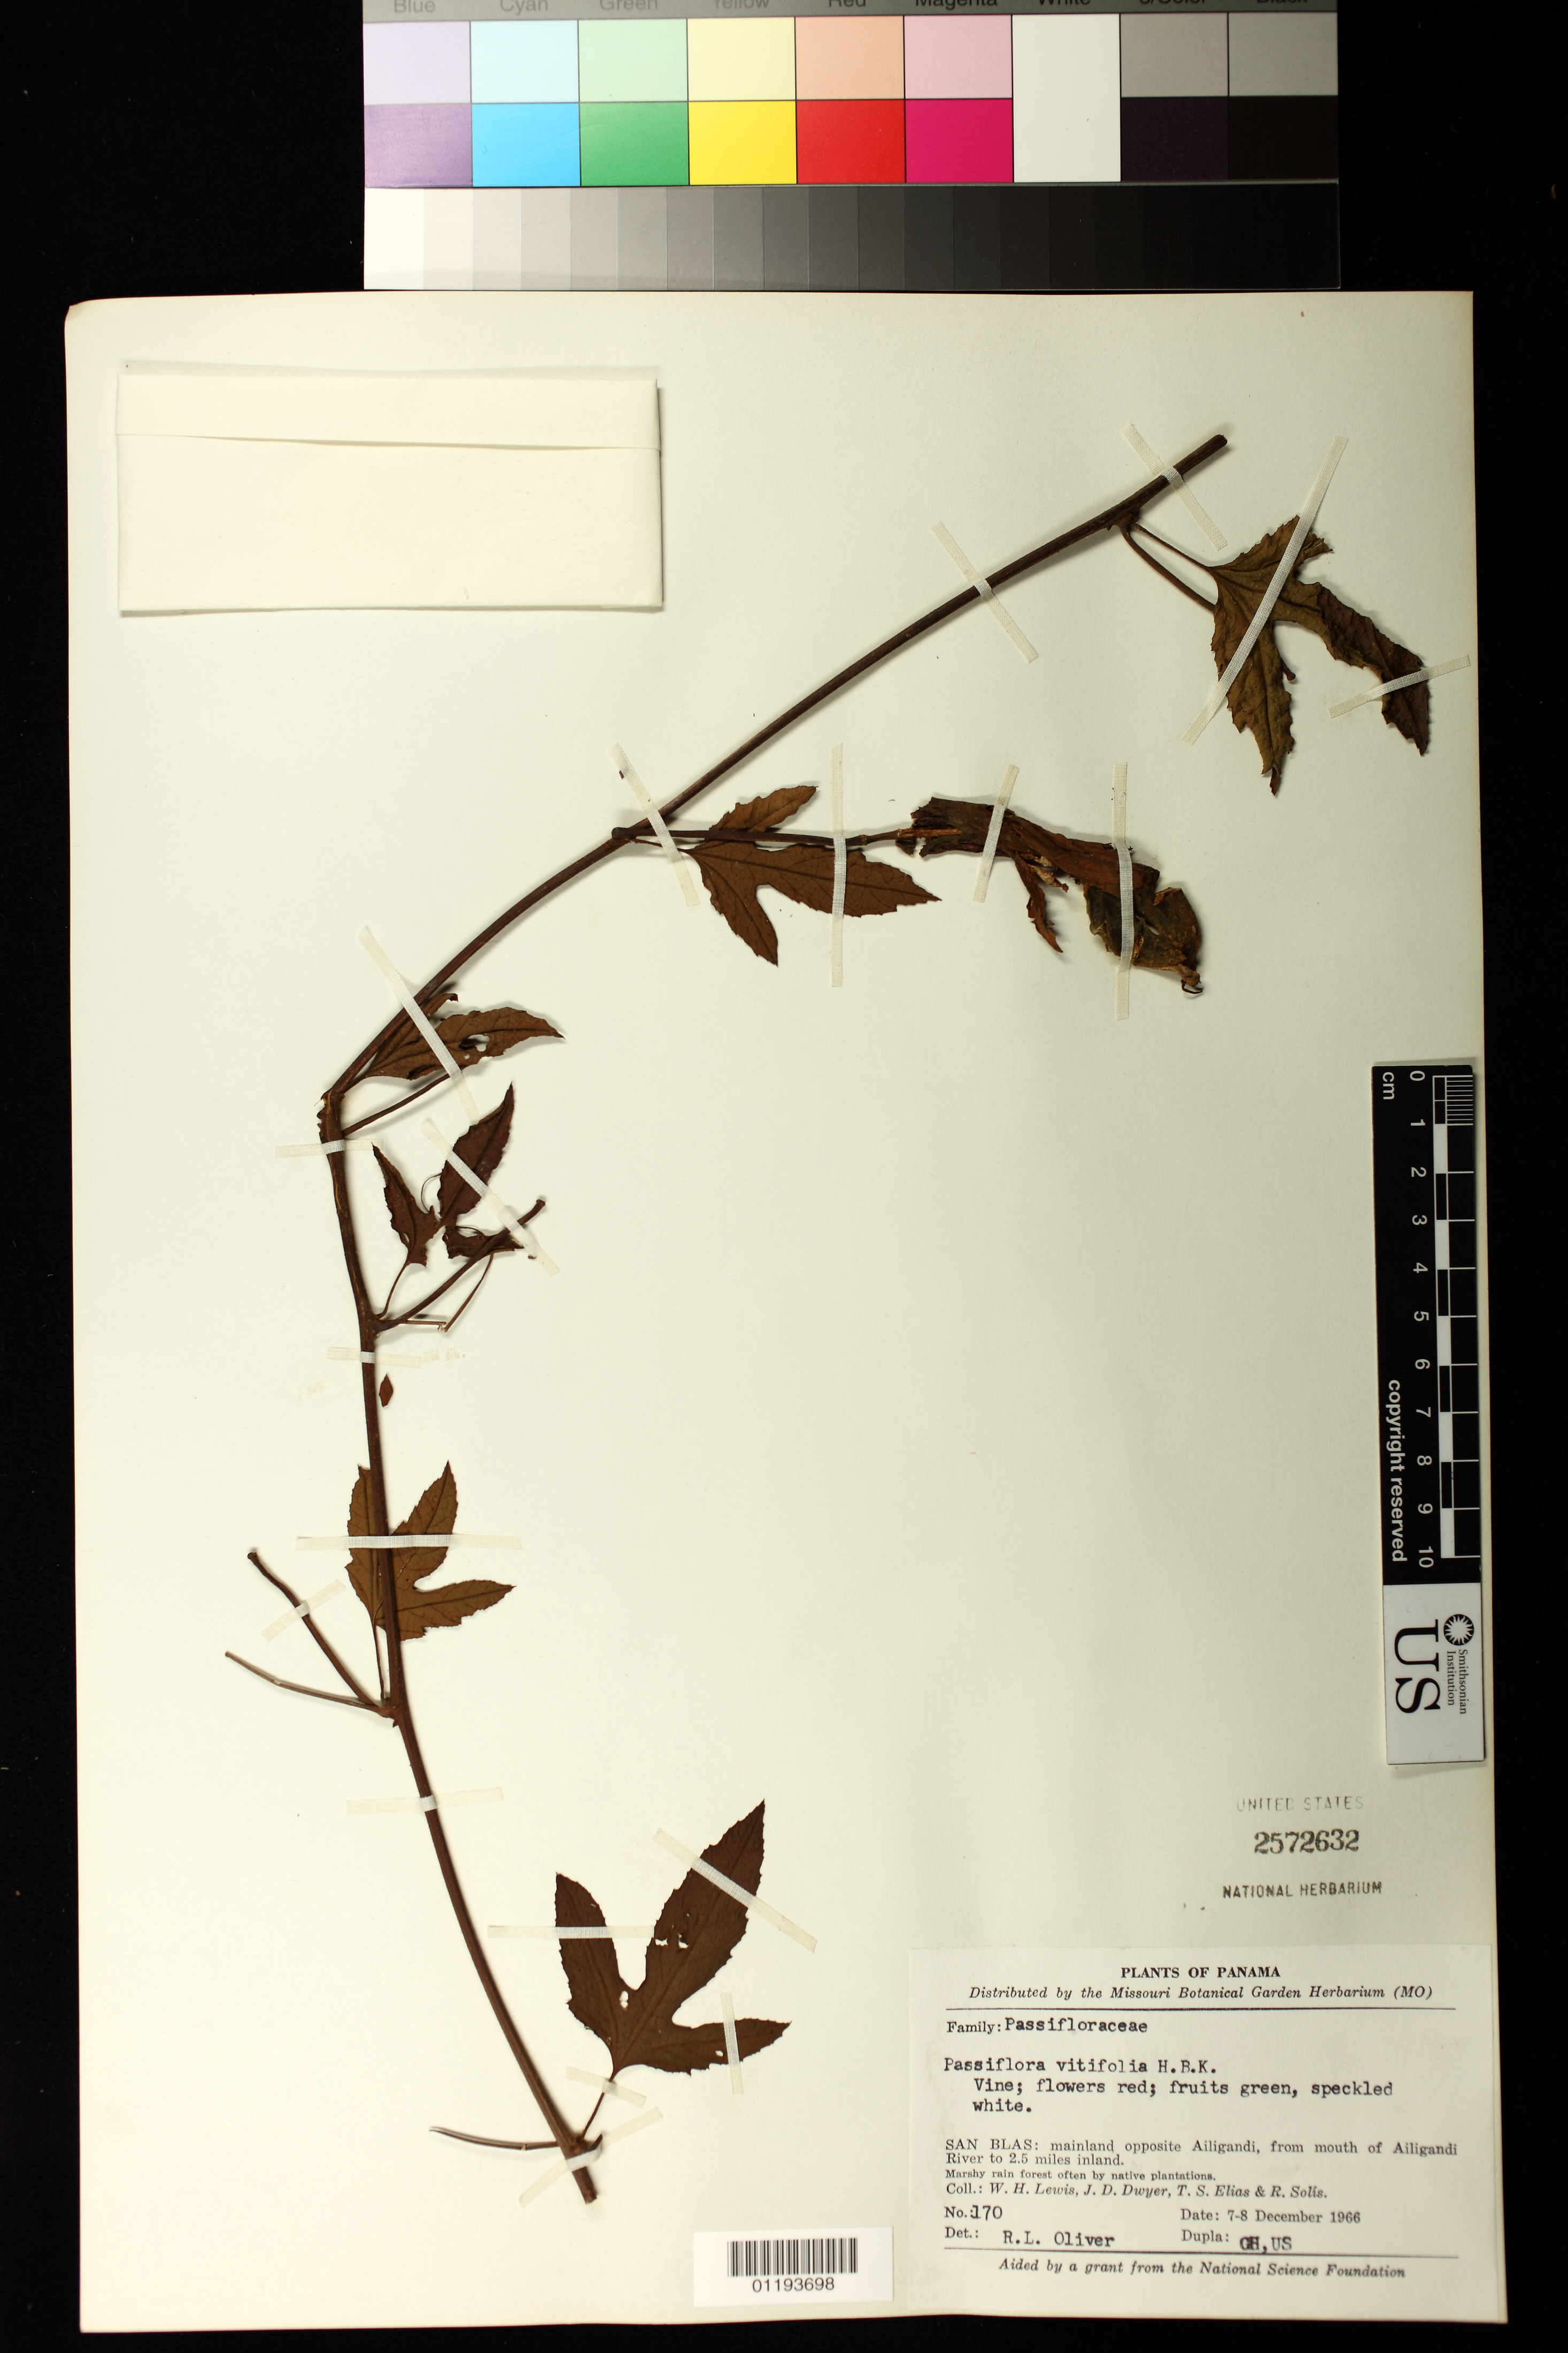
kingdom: Plantae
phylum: Tracheophyta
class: Magnoliopsida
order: Malpighiales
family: Passifloraceae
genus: Passiflora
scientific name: Passiflora vitifolia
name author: Kunth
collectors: W. H. Lewis, J. D. Dwyer, T. S. Elias & R. Solis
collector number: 170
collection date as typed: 1966 Dec 07 1966 Dec 08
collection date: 1966-12-07/1966-12-08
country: Panama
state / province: Kuna Yala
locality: San Blas [Kuna Yala]: mainland opposite Ailigandi, from mouth of Ailigandi River to 2.5 miles inland.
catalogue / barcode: US 2572632